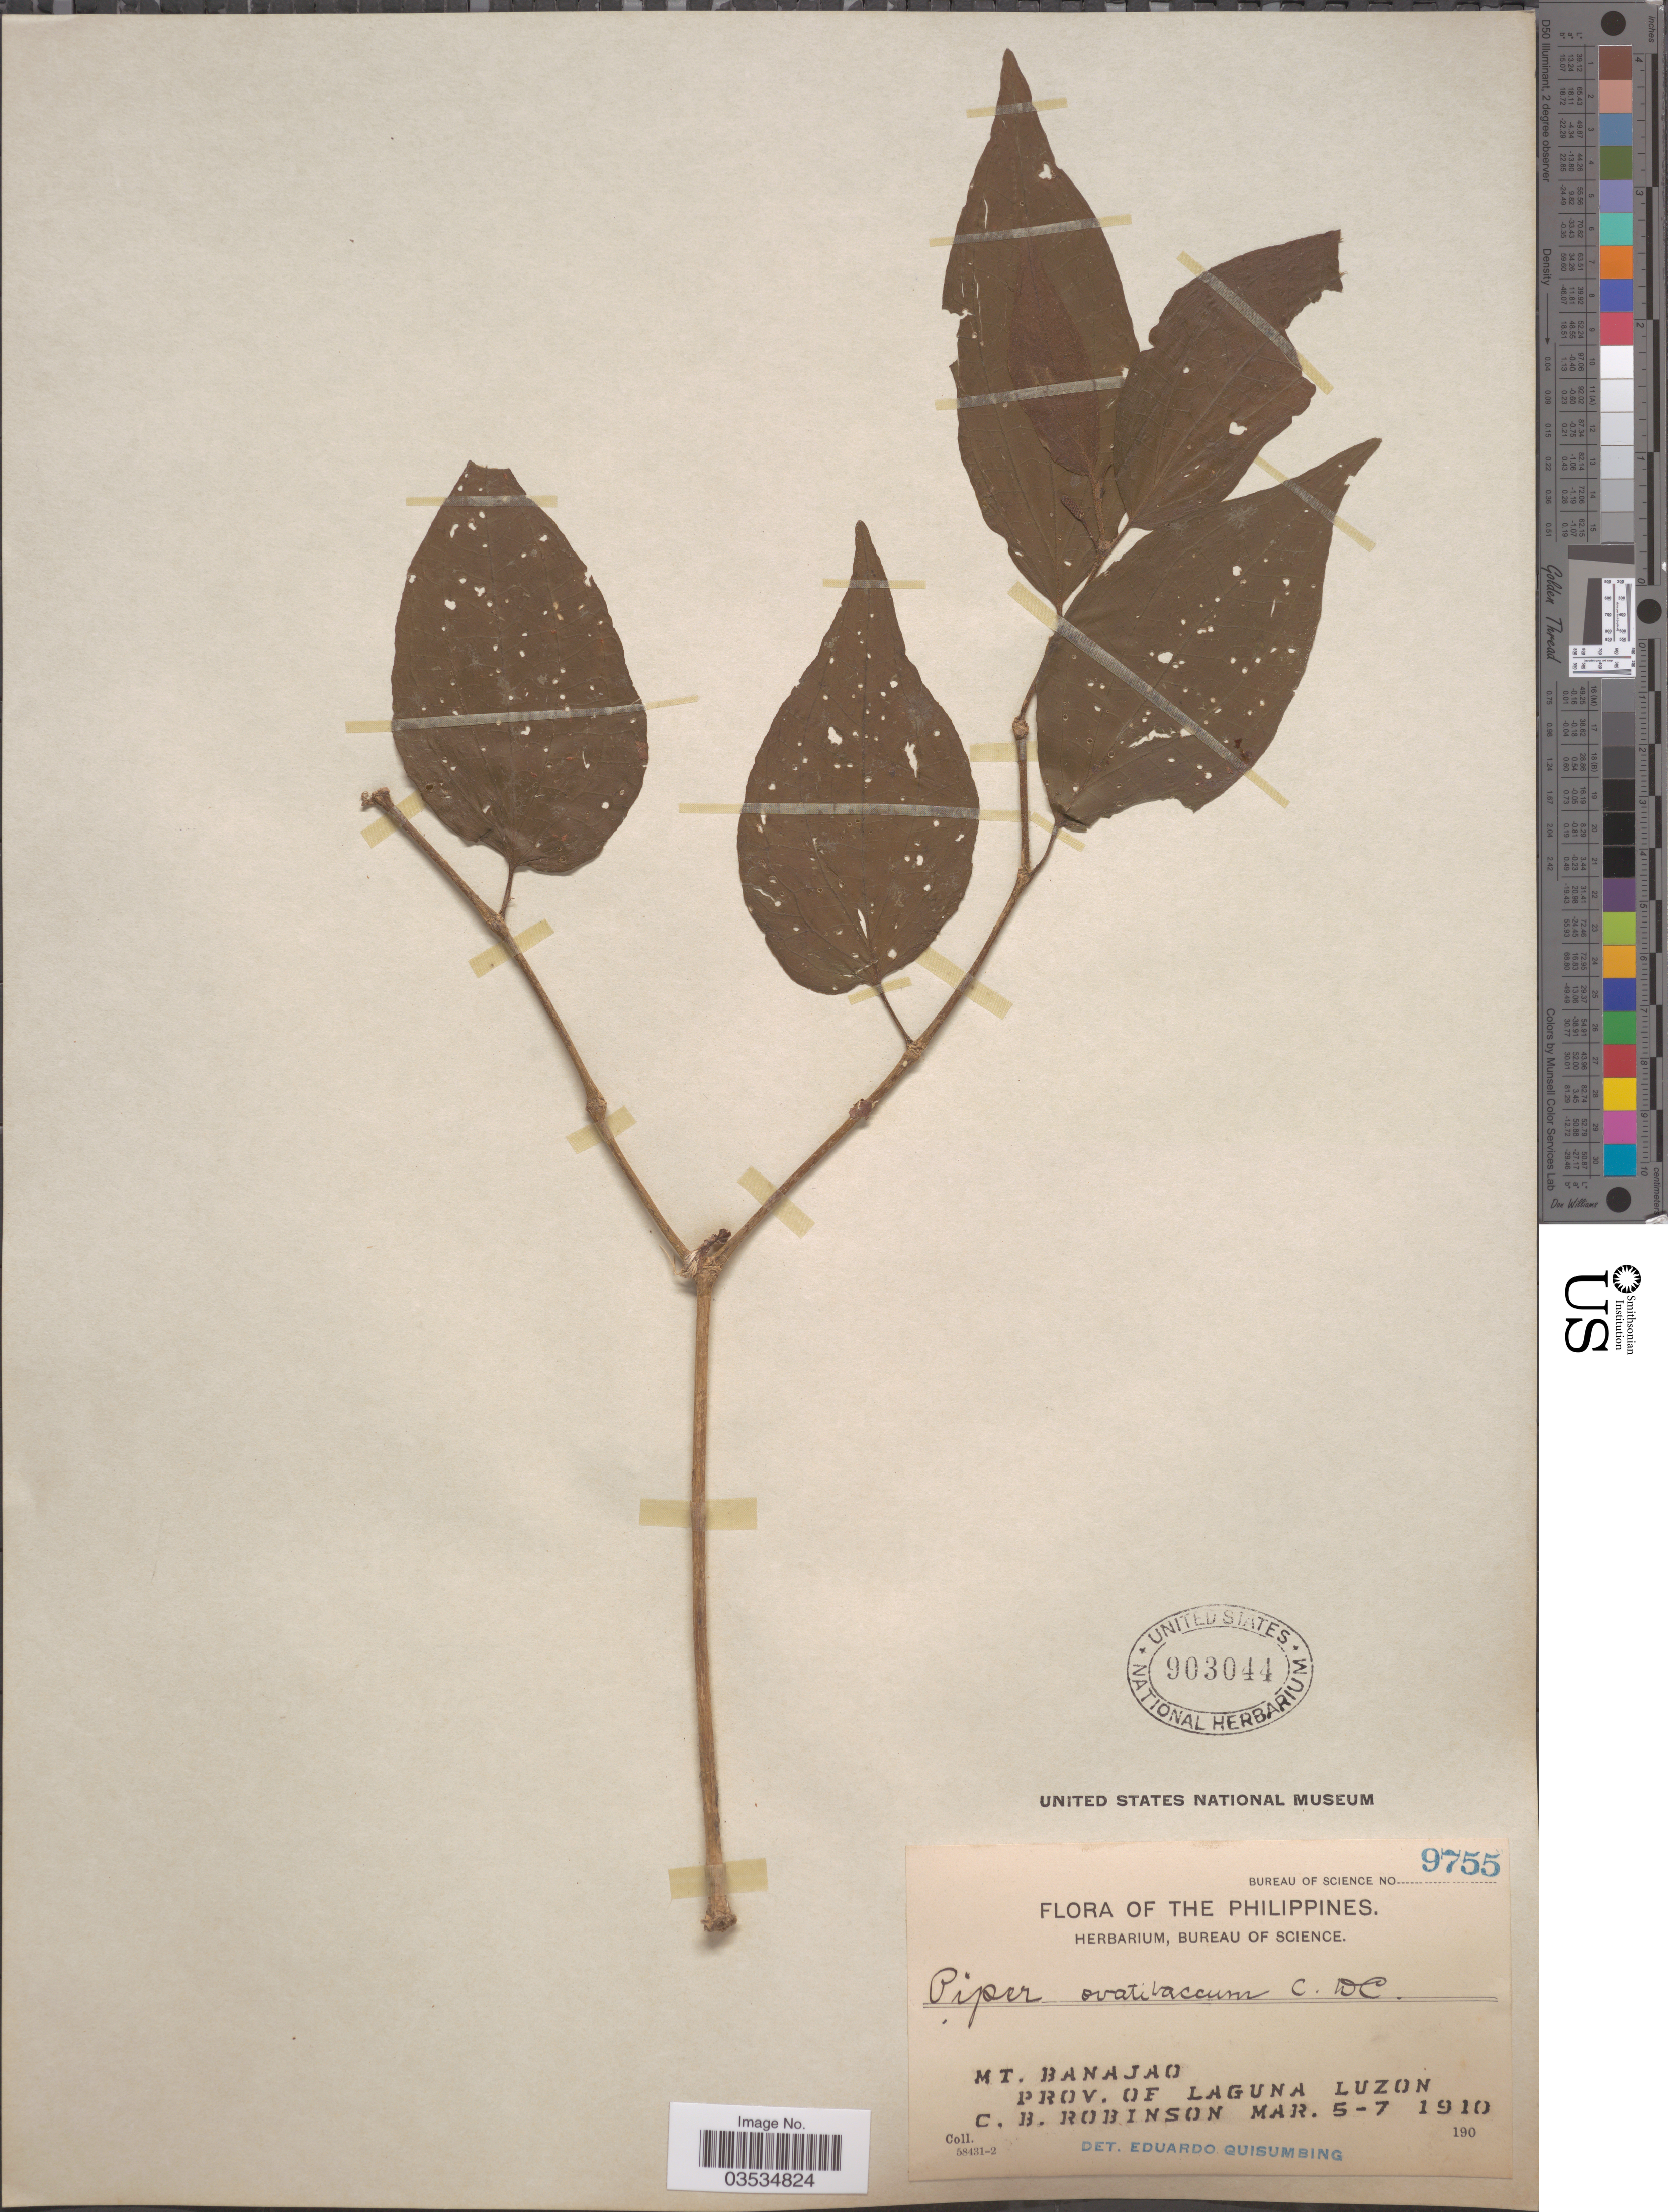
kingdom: Plantae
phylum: Tracheophyta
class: Magnoliopsida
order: Piperales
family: Piperaceae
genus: Piper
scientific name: Piper ovatibaccum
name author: C. DC. in Elmer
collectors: C. Robinson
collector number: Bureau of Science 9755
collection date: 1910-03-05/1910-03-07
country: Philippines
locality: Mt. Banajao. Prov. of Laguna Luzon.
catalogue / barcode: US 903044